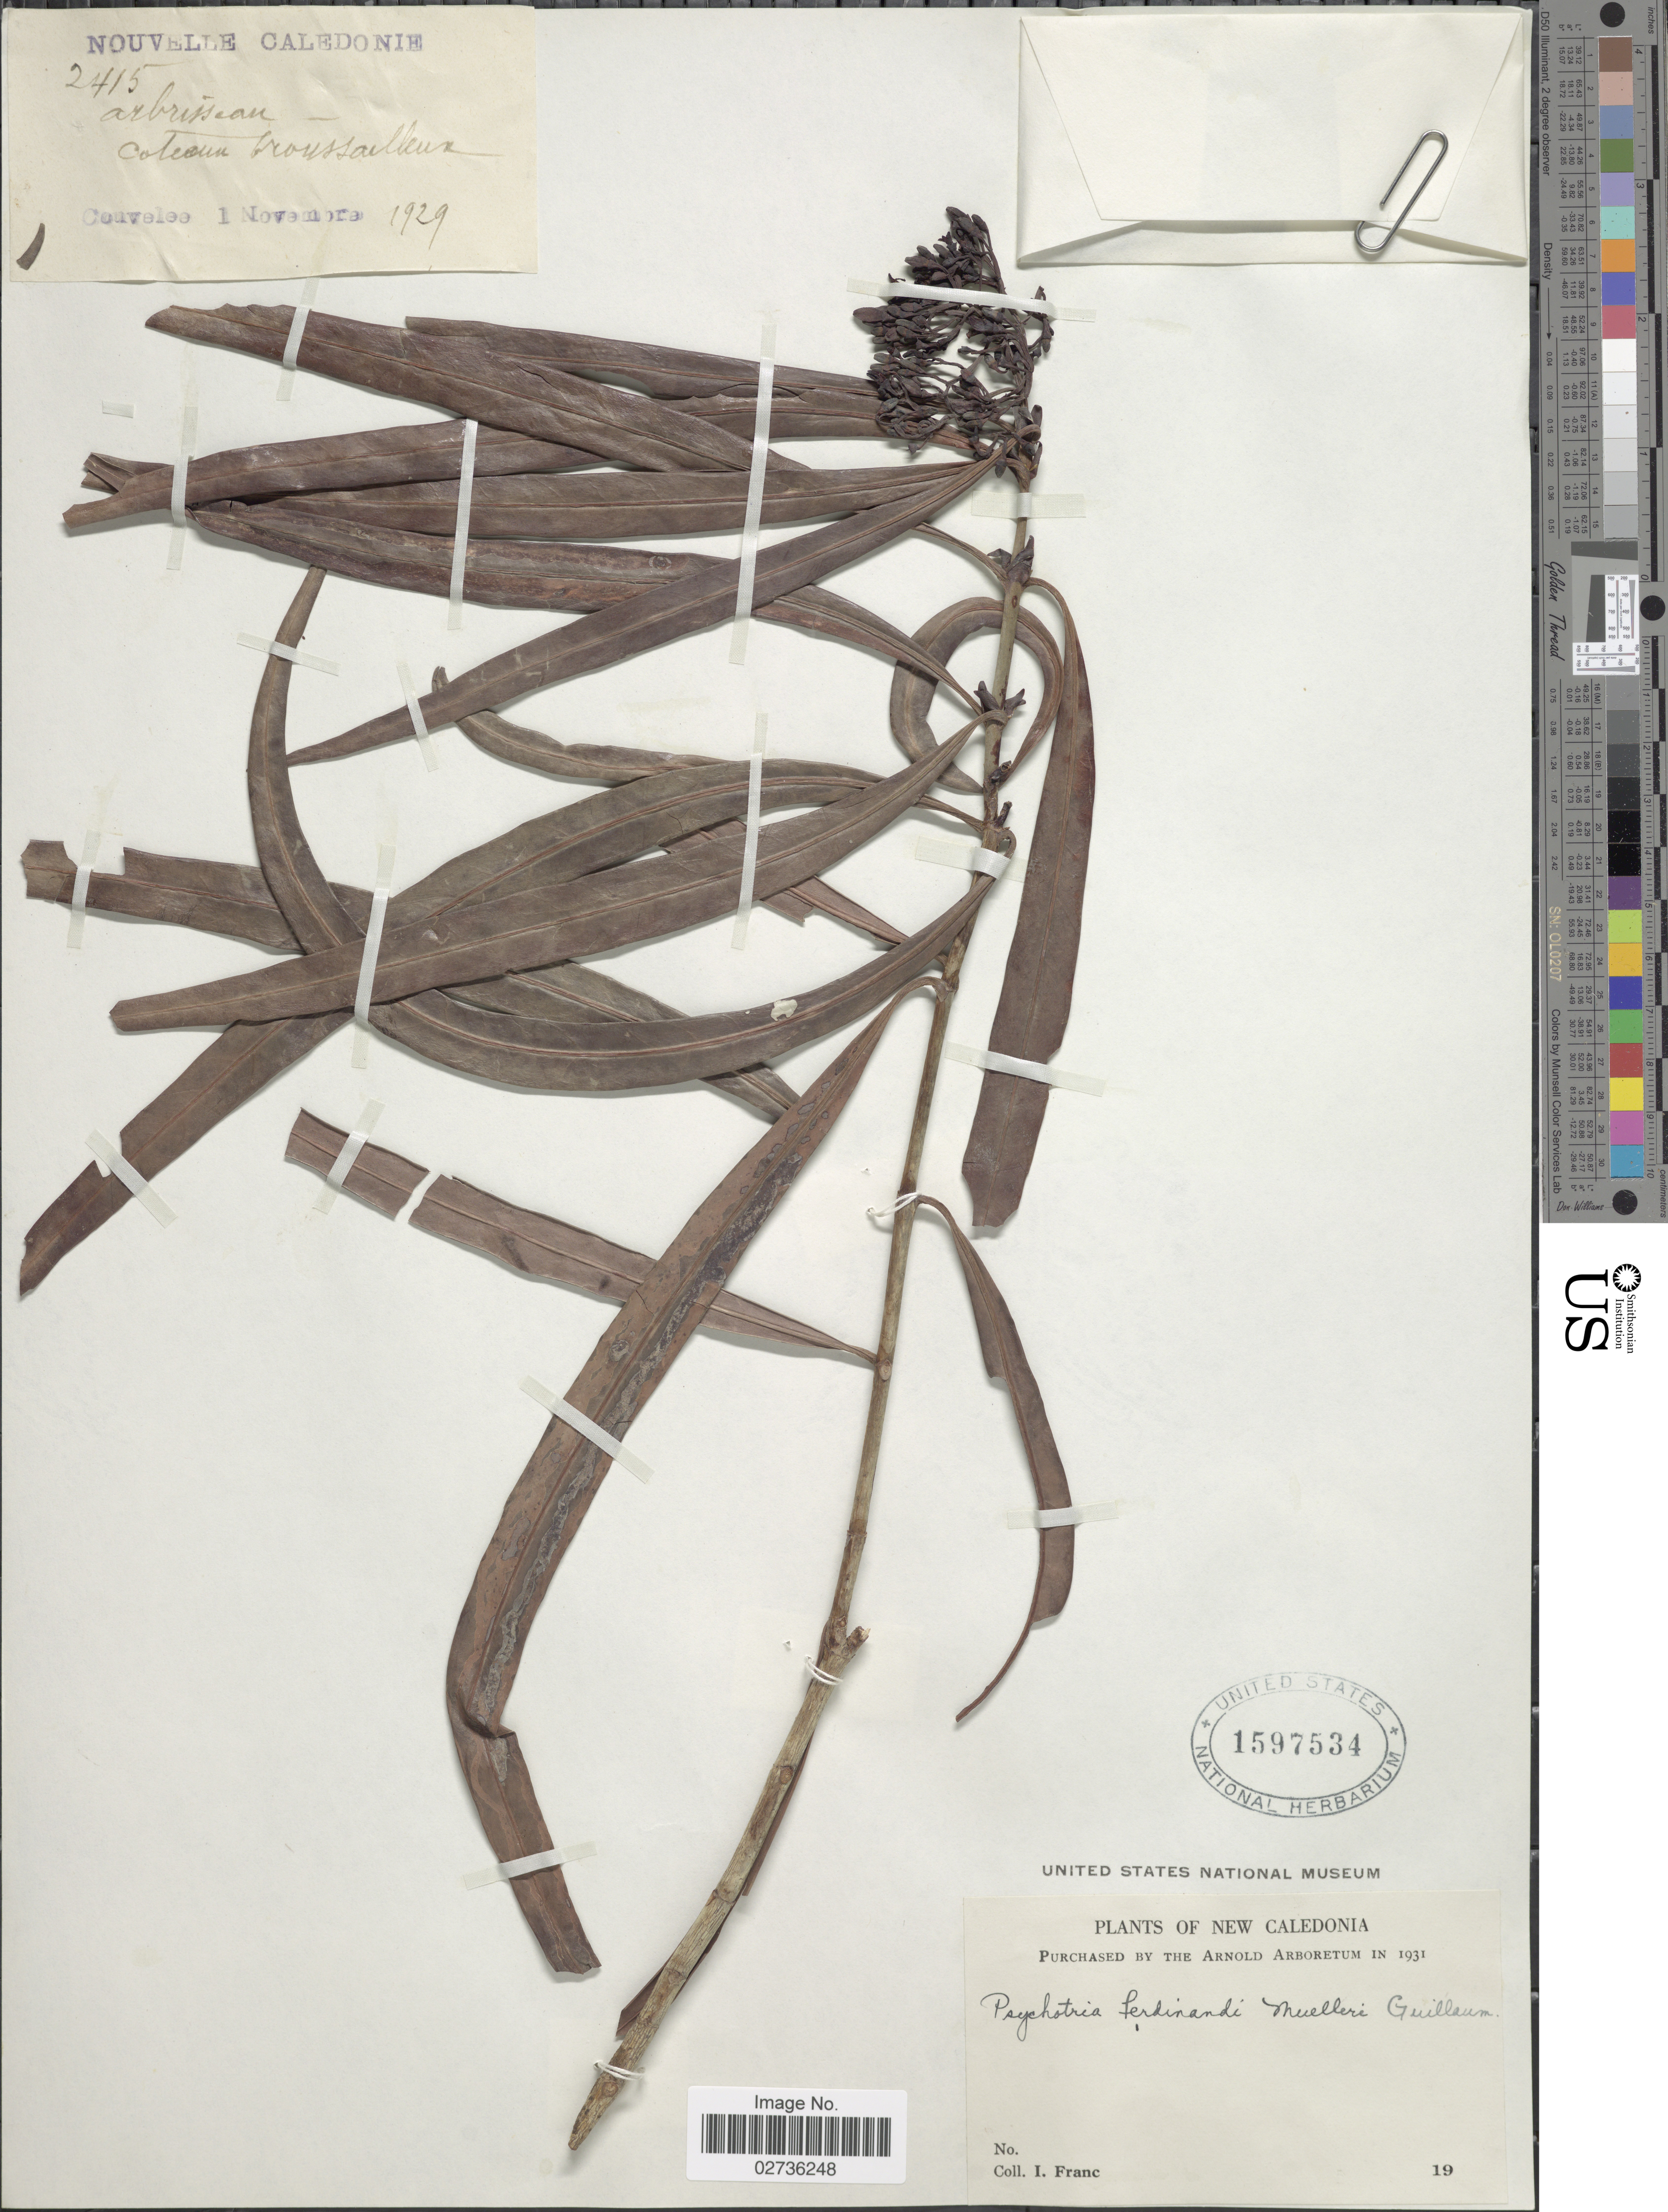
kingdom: Plantae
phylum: Tracheophyta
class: Magnoliopsida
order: Gentianales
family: Rubiaceae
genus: Psychotria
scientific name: Psychotria ferdinandi-muelleri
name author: Guillaumin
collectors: I. Franc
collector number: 2415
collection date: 1929-11-01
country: New Caledonia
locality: Coteaux broussailleux. Couvelee.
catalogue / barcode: US 1597534